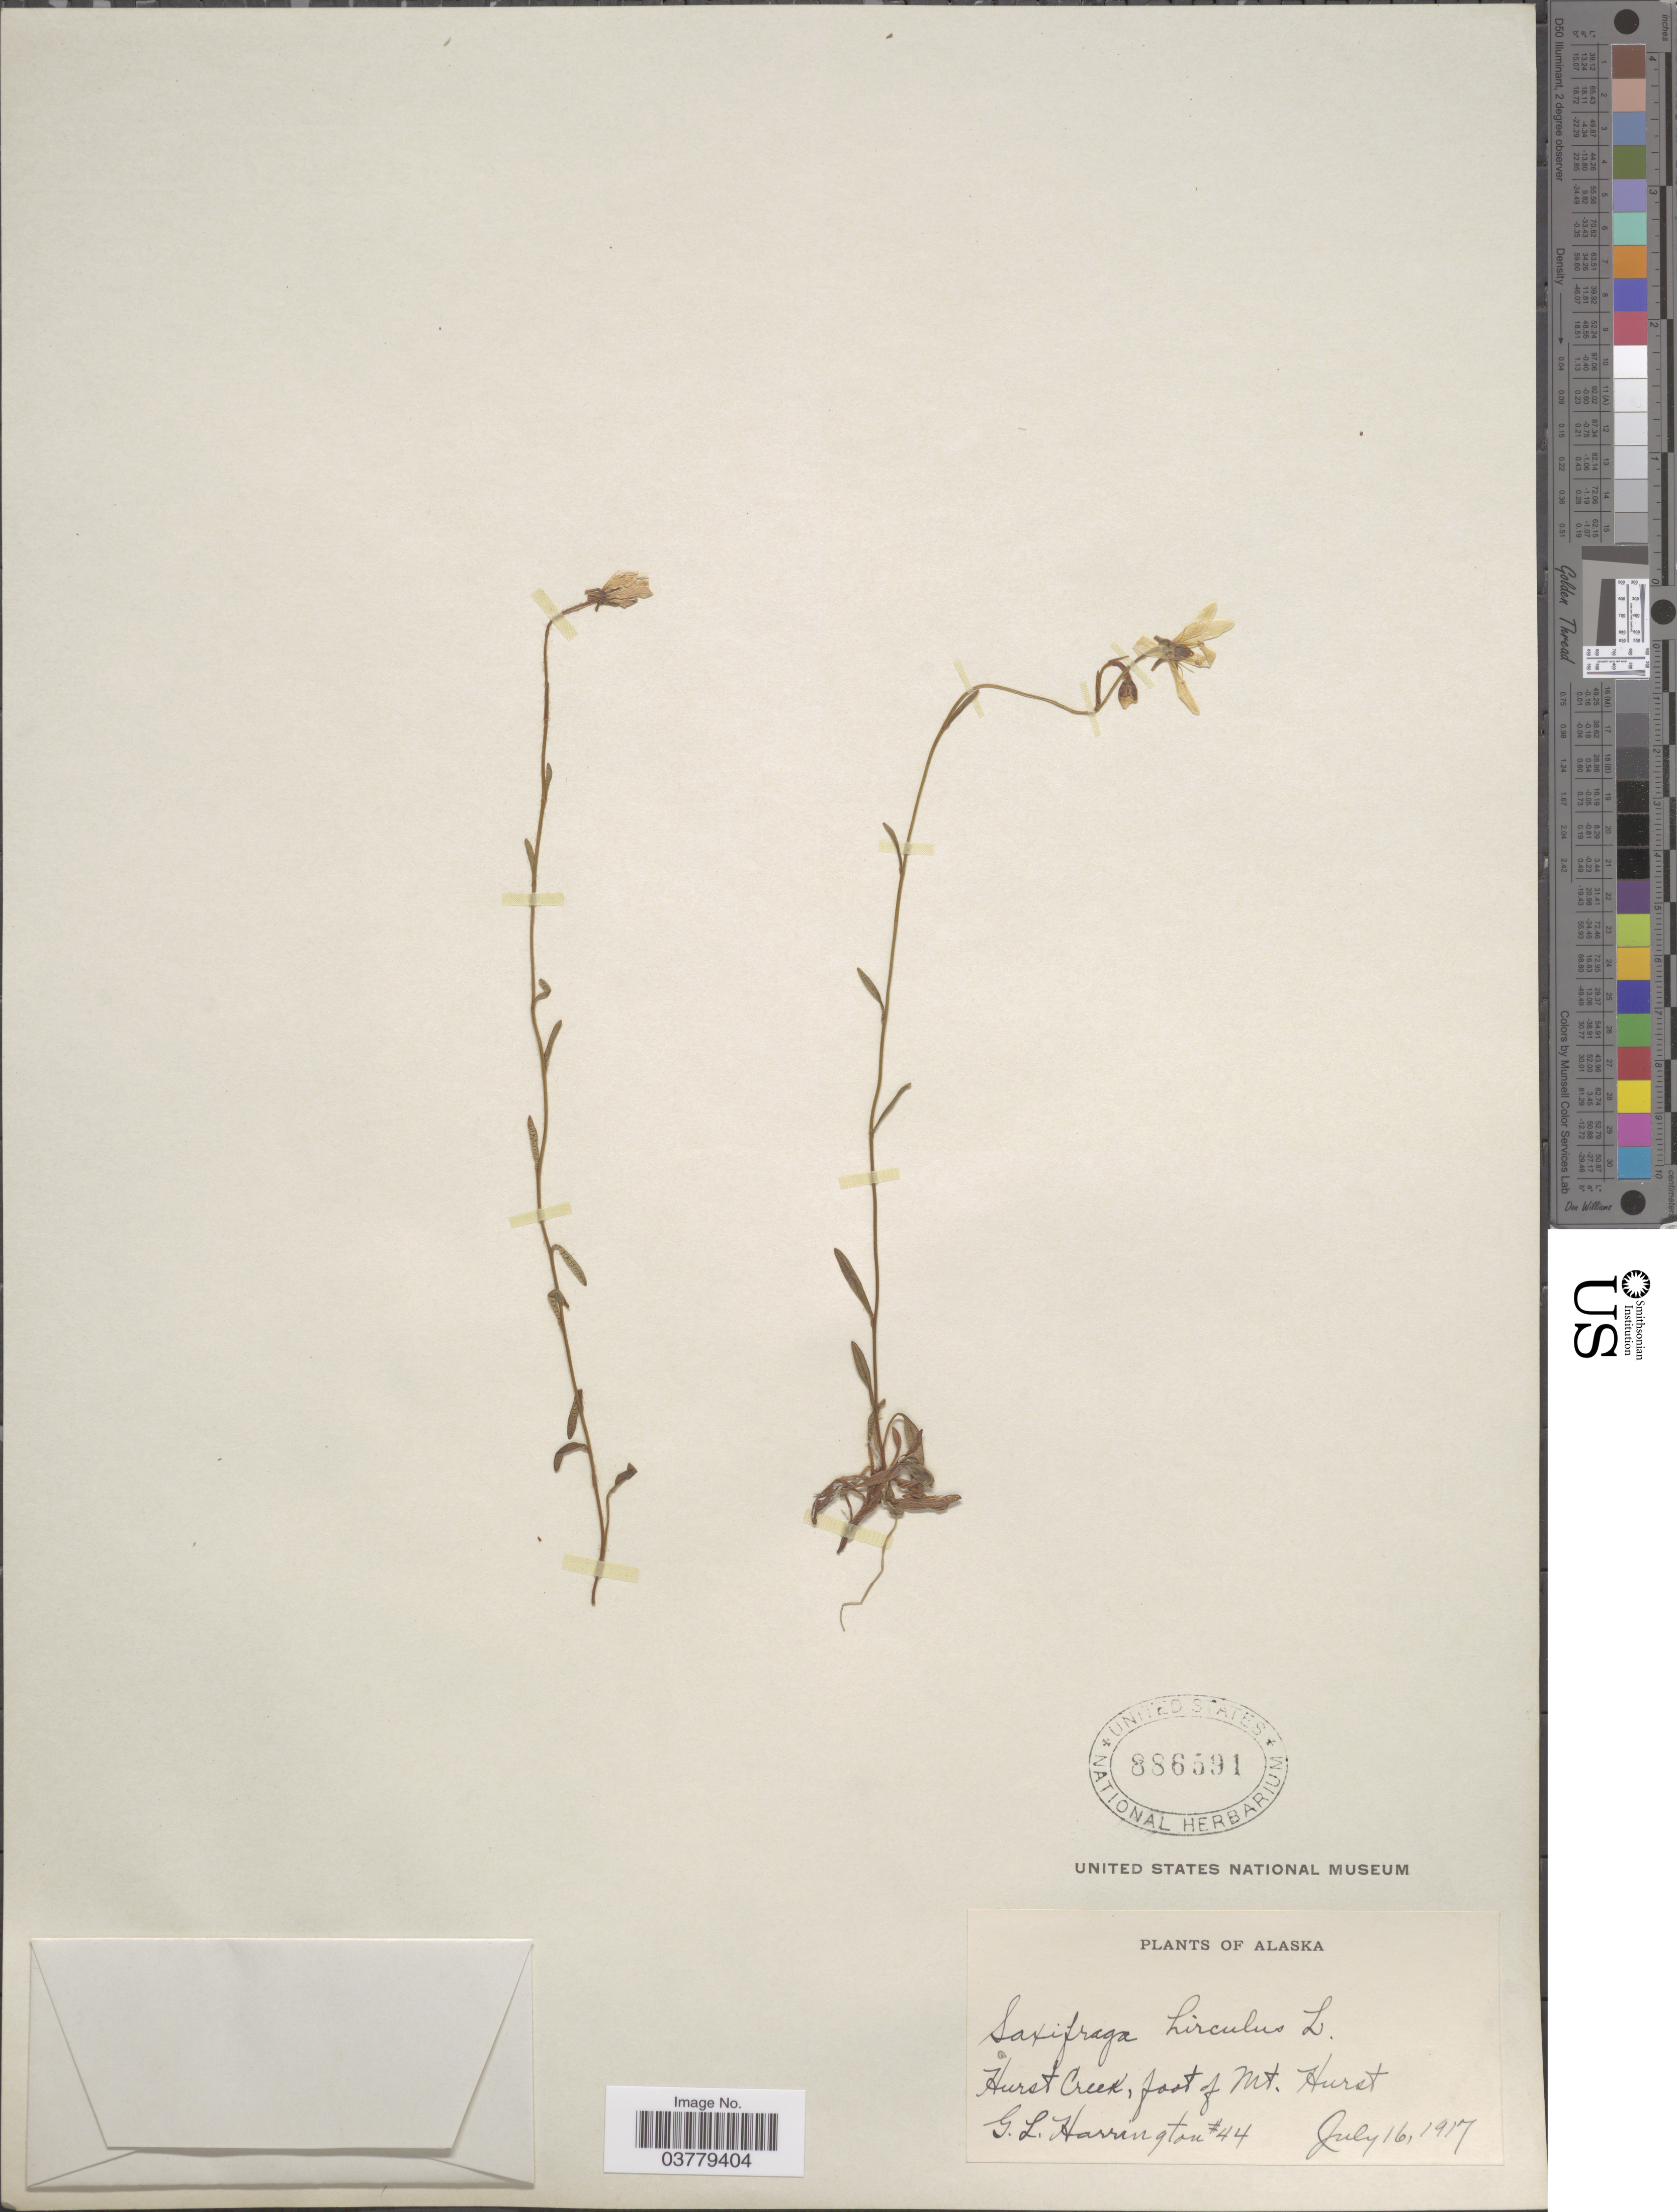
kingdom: Plantae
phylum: Tracheophyta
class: Magnoliopsida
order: Saxifragales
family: Saxifragaceae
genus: Saxifraga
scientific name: Saxifraga hirculus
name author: L.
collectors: G. Harrington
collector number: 44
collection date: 1917-07-16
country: United States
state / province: Alaska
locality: Hurst Creek, foot of Mt. Hurst.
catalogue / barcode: US 886591